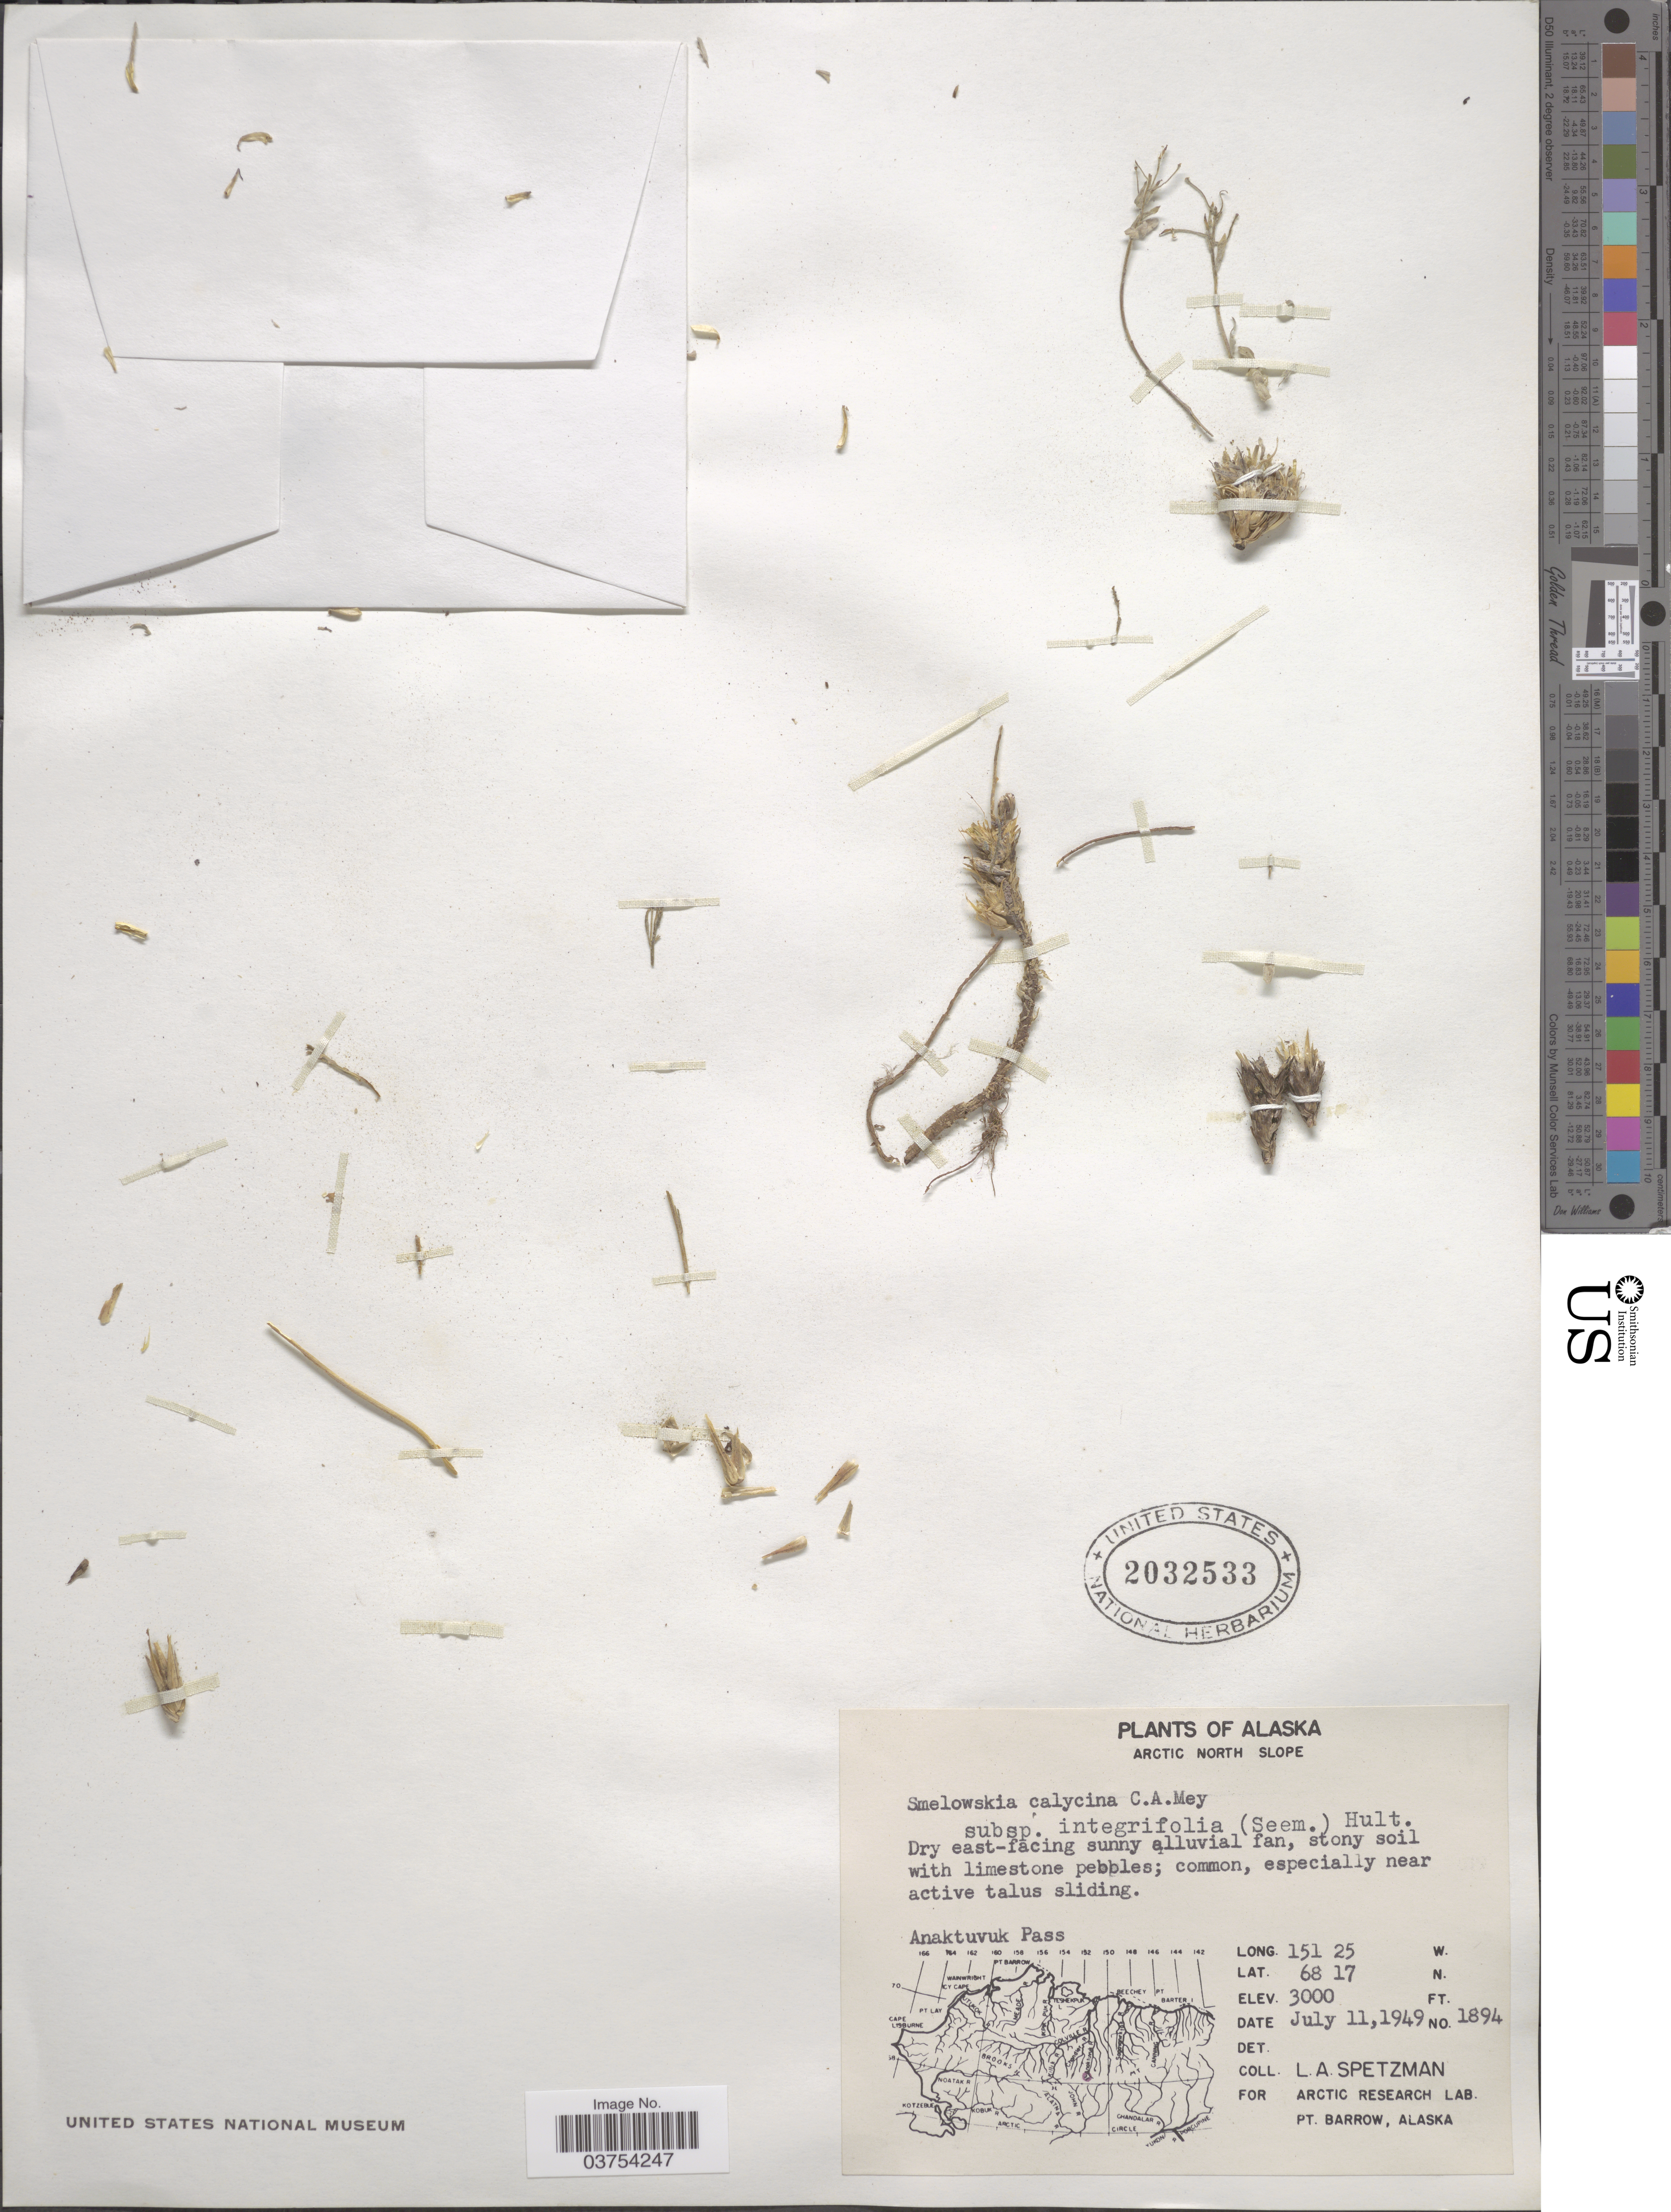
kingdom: Plantae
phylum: Tracheophyta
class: Magnoliopsida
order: Brassicales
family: Brassicaceae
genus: Smelowskia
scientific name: Smelowskia calycina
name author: (Stephan) C.A. Mey.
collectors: L. Spetzman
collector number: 1894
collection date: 1949-07-11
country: United States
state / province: Alaska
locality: Arctic North Slope. Anaktuvak Pass.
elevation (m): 914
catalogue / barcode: US 2032533